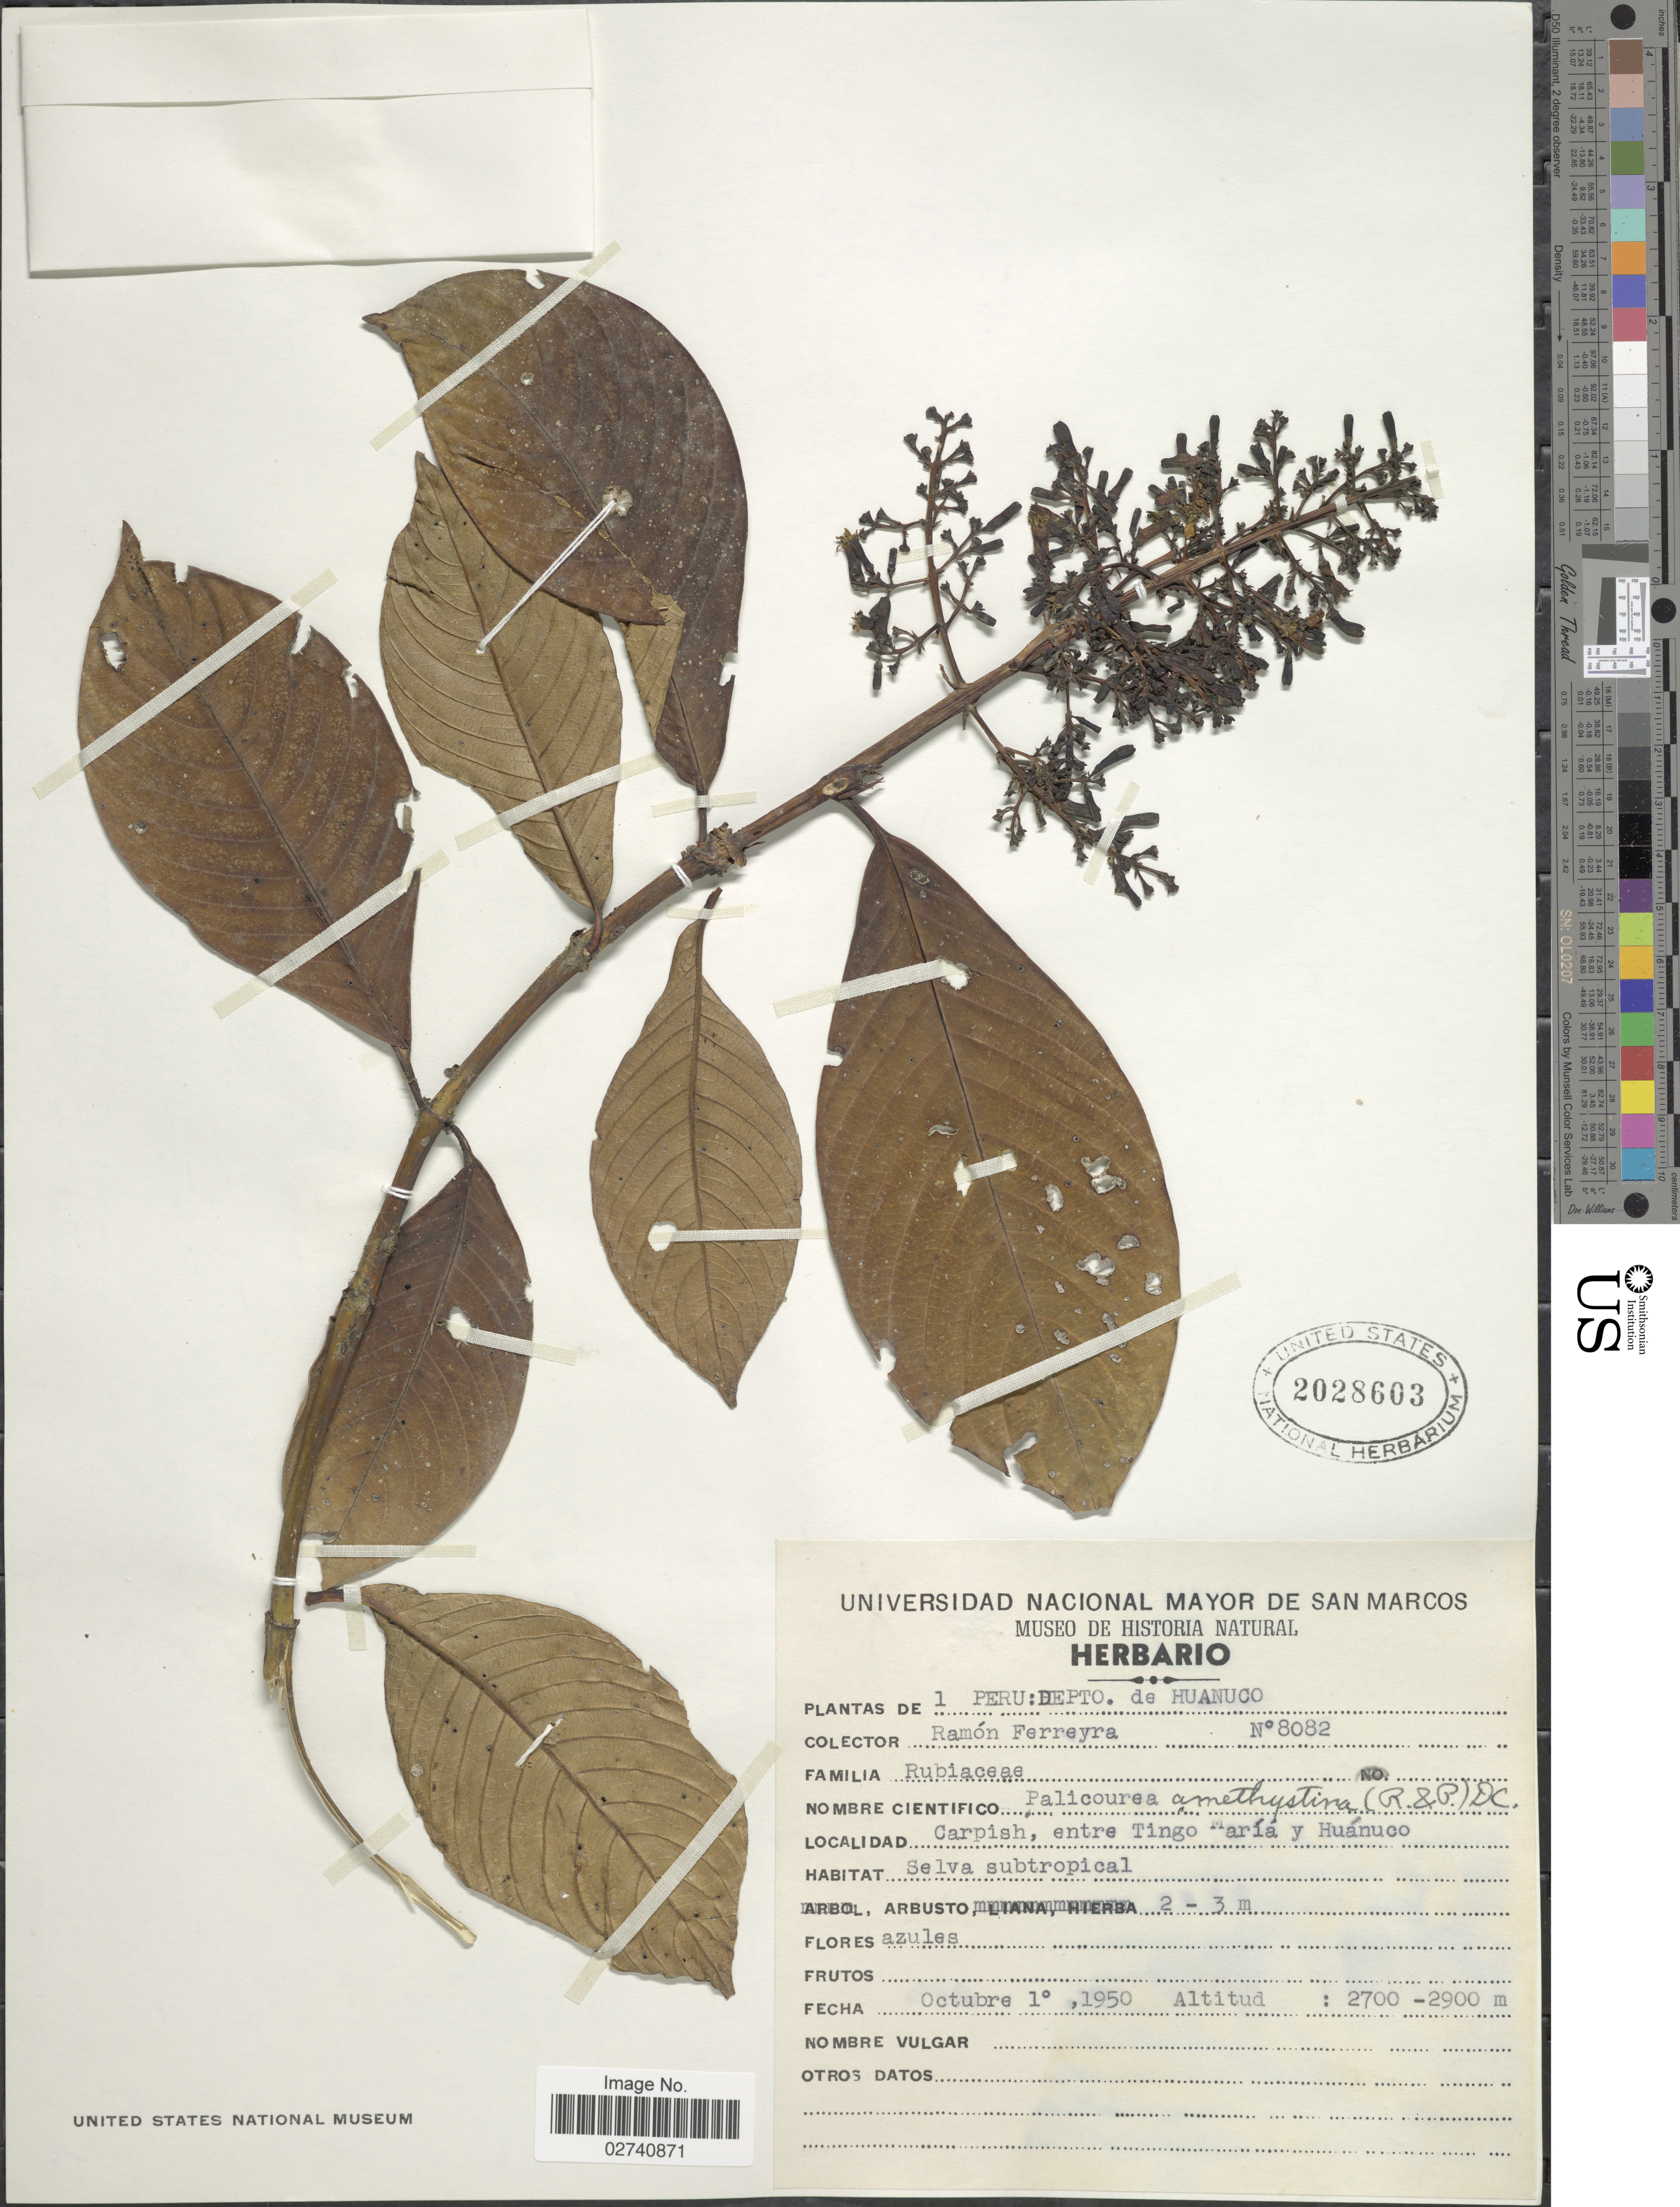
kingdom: Plantae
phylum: Tracheophyta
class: Magnoliopsida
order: Gentianales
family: Rubiaceae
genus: Palicourea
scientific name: Palicourea amethystina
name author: (Ruiz & Pav.) DC.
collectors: R. A. Ferreyra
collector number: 8082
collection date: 1950-10-01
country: Peru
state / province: Huánuco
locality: Carpish, entre Tingo Maria y Huánuco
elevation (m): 2700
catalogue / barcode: US 2028603